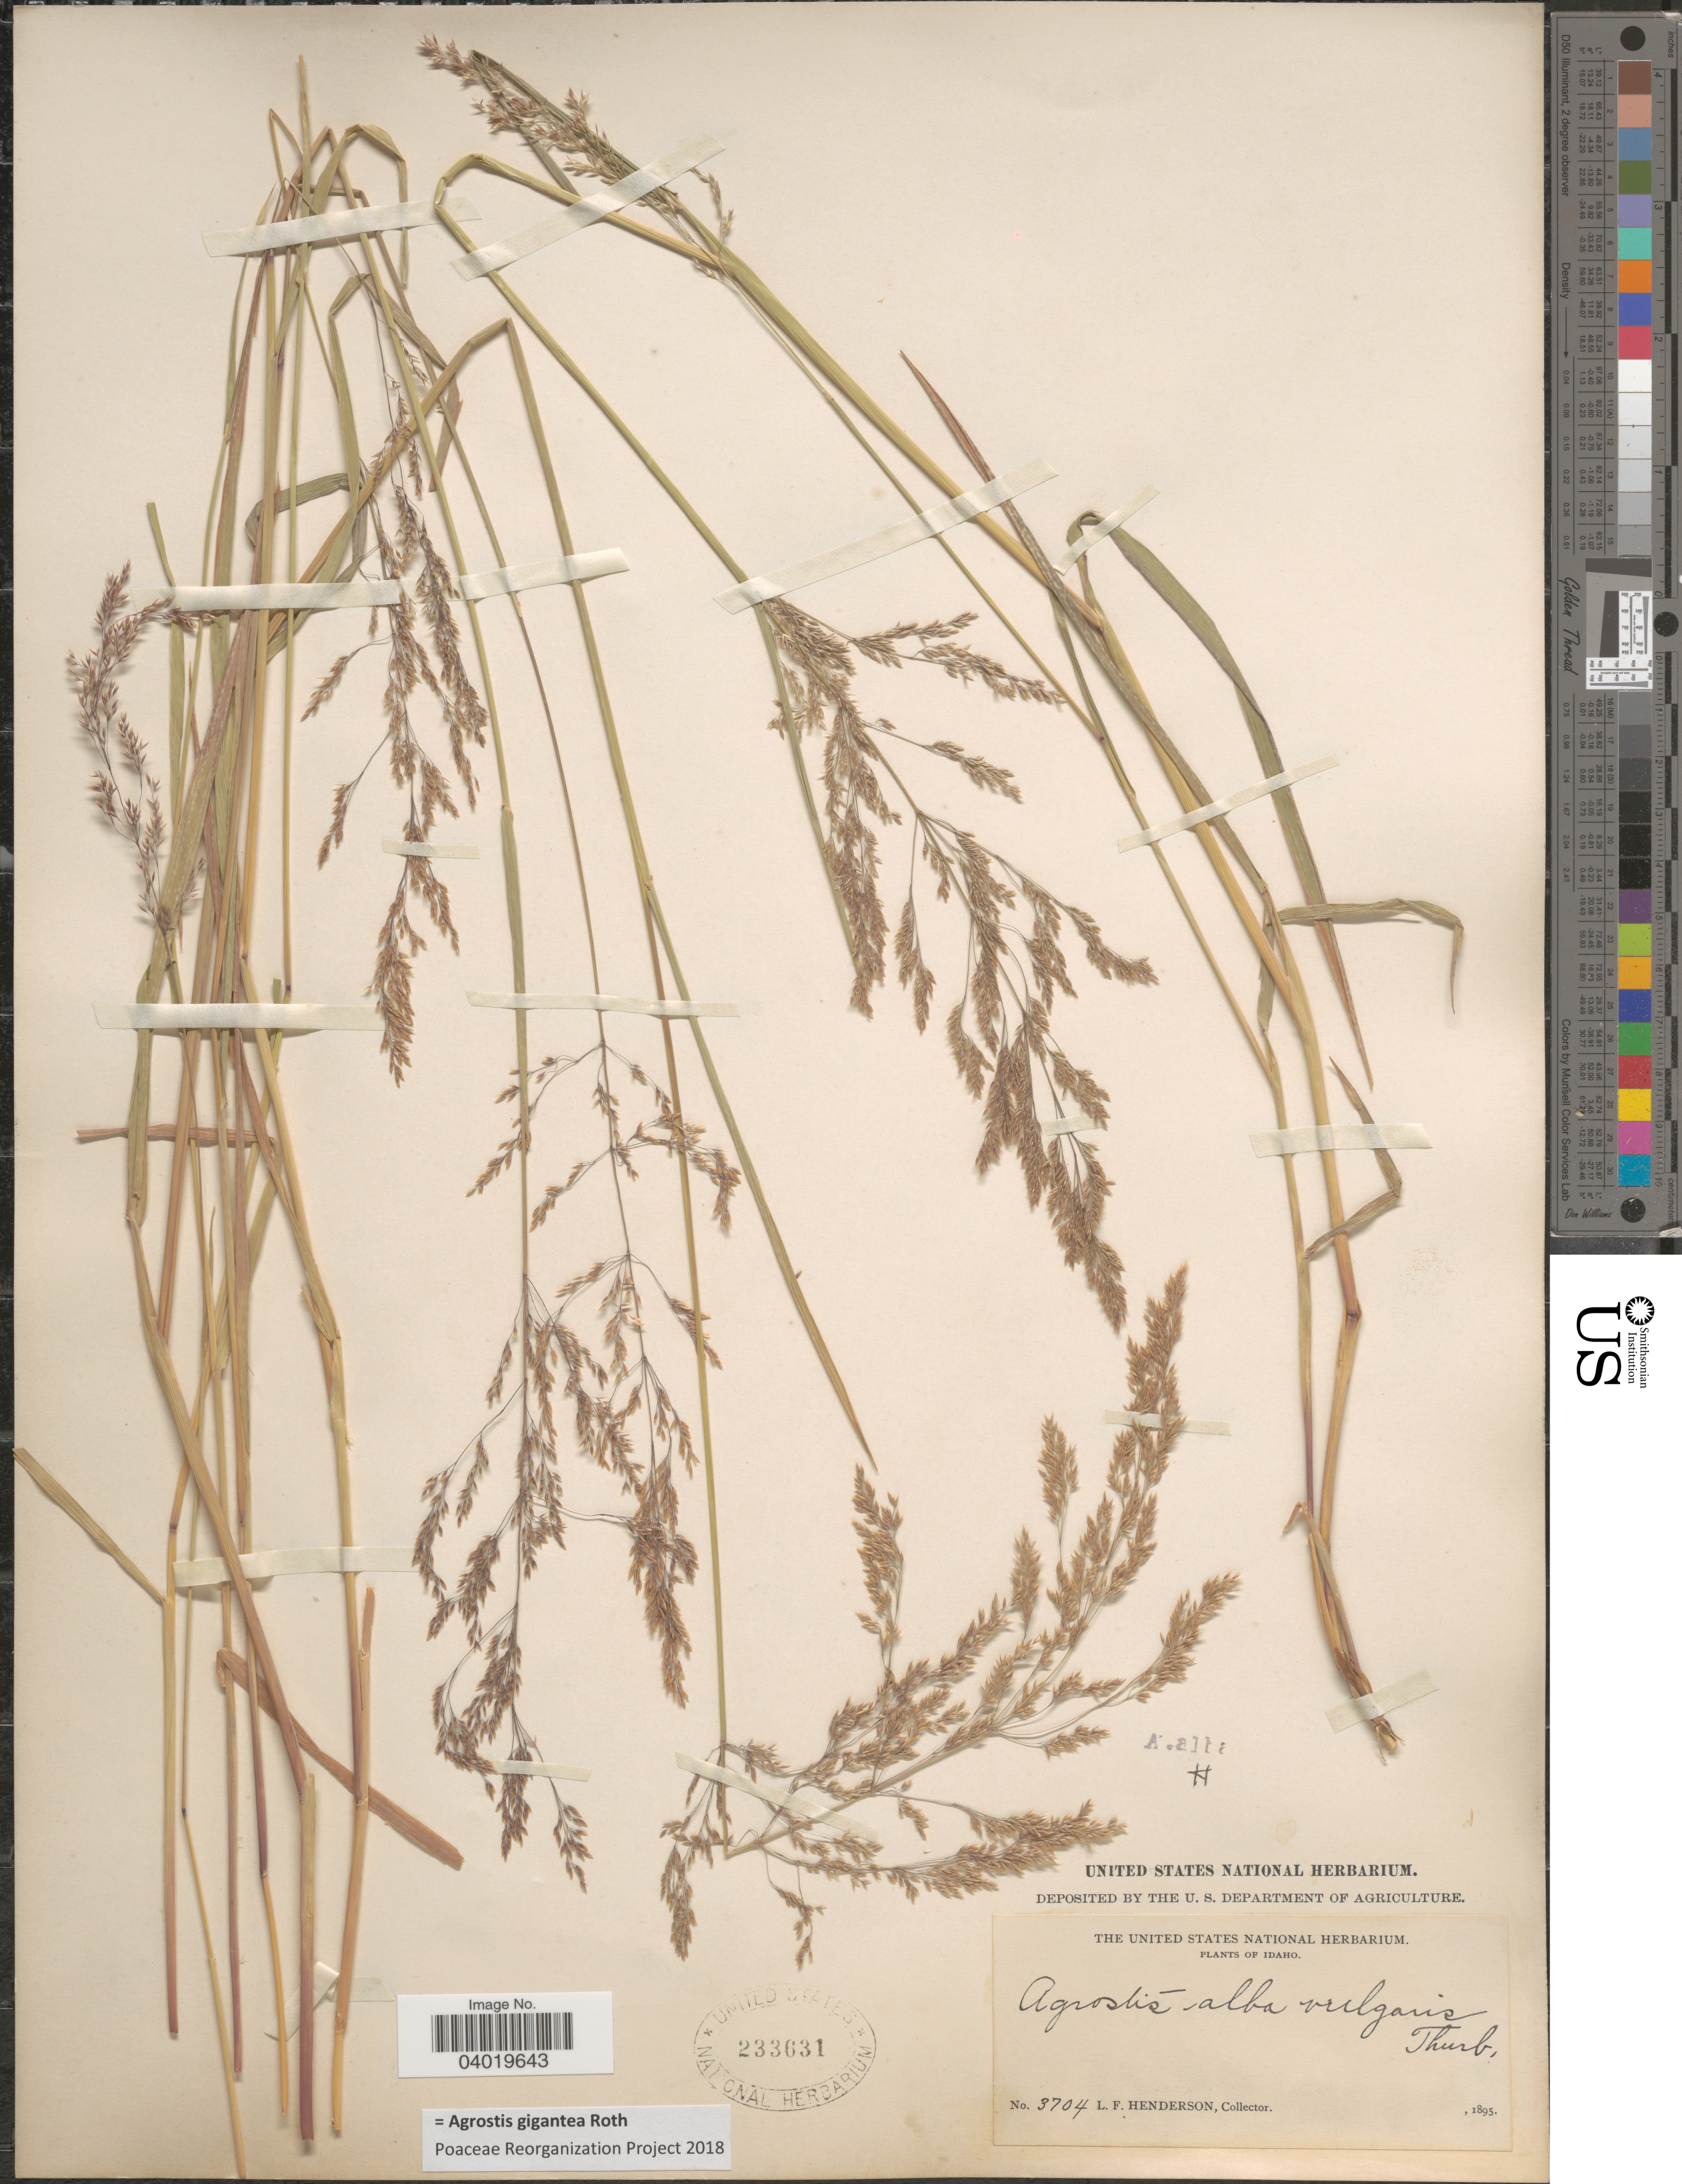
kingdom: Plantae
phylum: Tracheophyta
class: Liliopsida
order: Poales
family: Poaceae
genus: Agrostis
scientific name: Agrostis gigantea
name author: Roth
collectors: L. Henderson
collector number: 3704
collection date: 1895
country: United States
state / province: Idaho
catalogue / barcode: US 233631